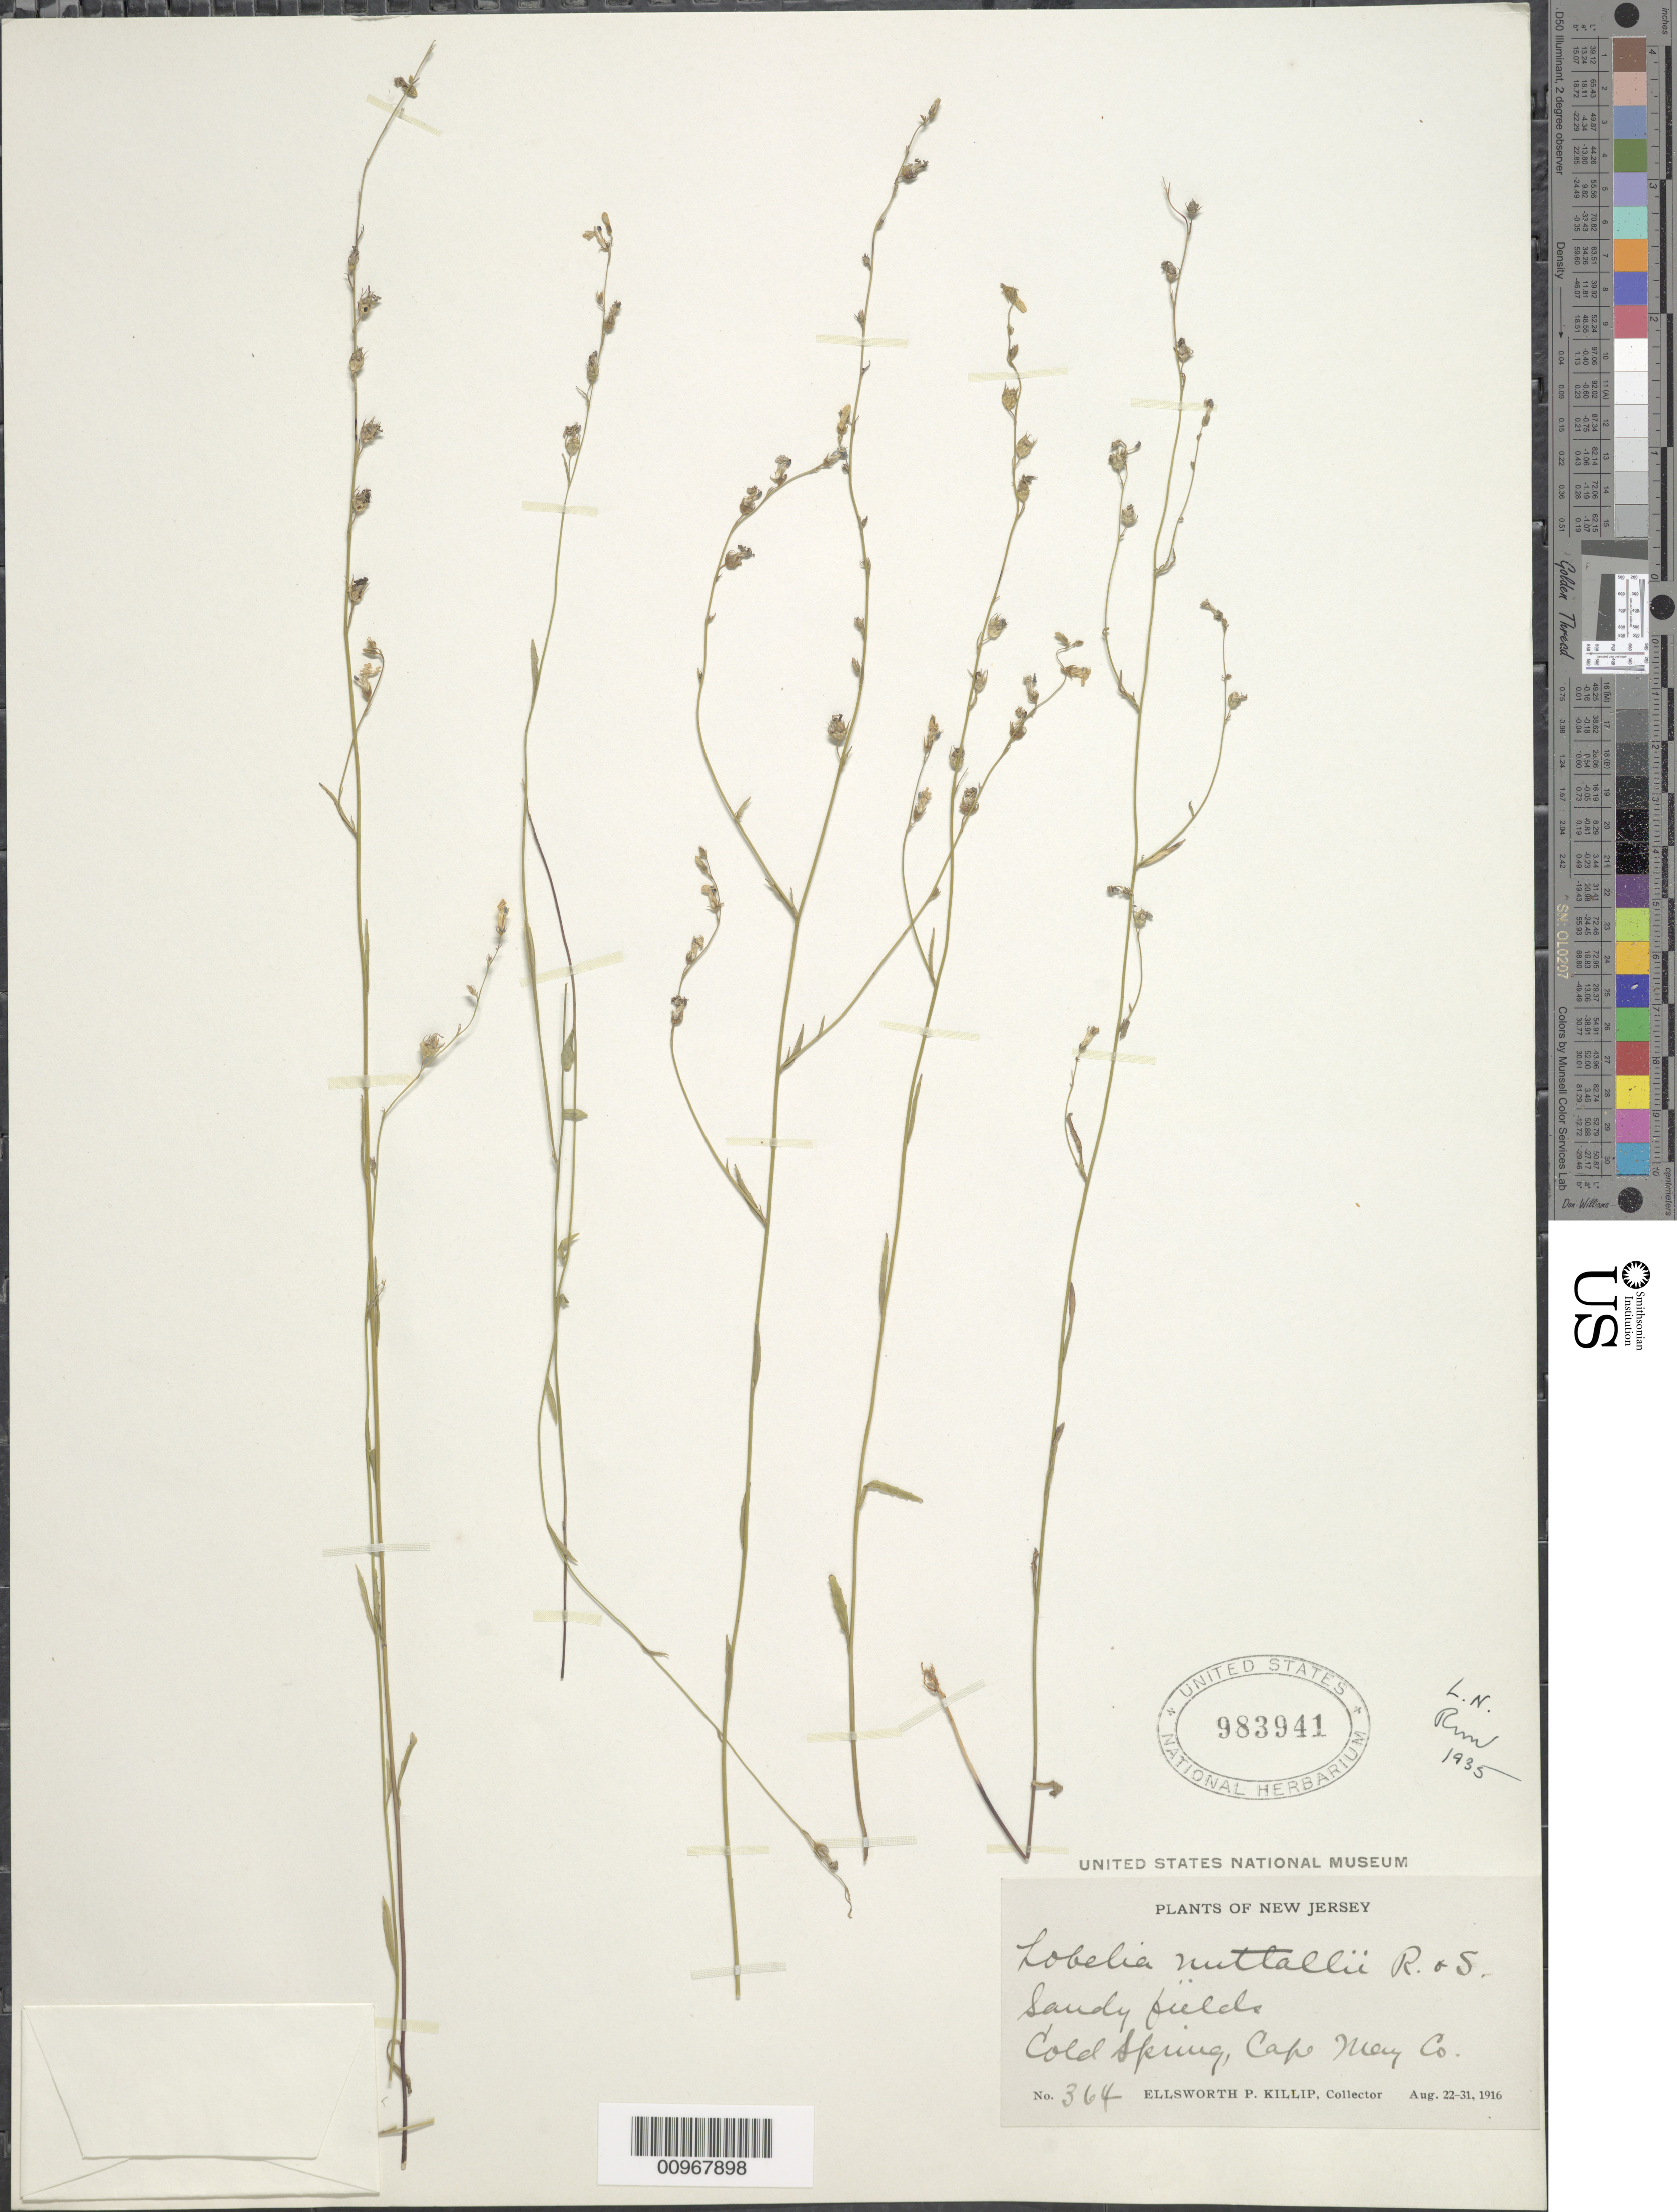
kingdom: Plantae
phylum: Tracheophyta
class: Magnoliopsida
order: Asterales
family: Campanulaceae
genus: Lobelia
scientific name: Lobelia nuttallii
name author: Schult.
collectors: E. P. Killip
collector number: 364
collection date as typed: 22 Aug 1916 to 31 Aug 1916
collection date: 1916-08-22/1916-08-31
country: United States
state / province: New Jersey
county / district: Cape May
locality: Cold spring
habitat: sandy hills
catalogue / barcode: US 983941